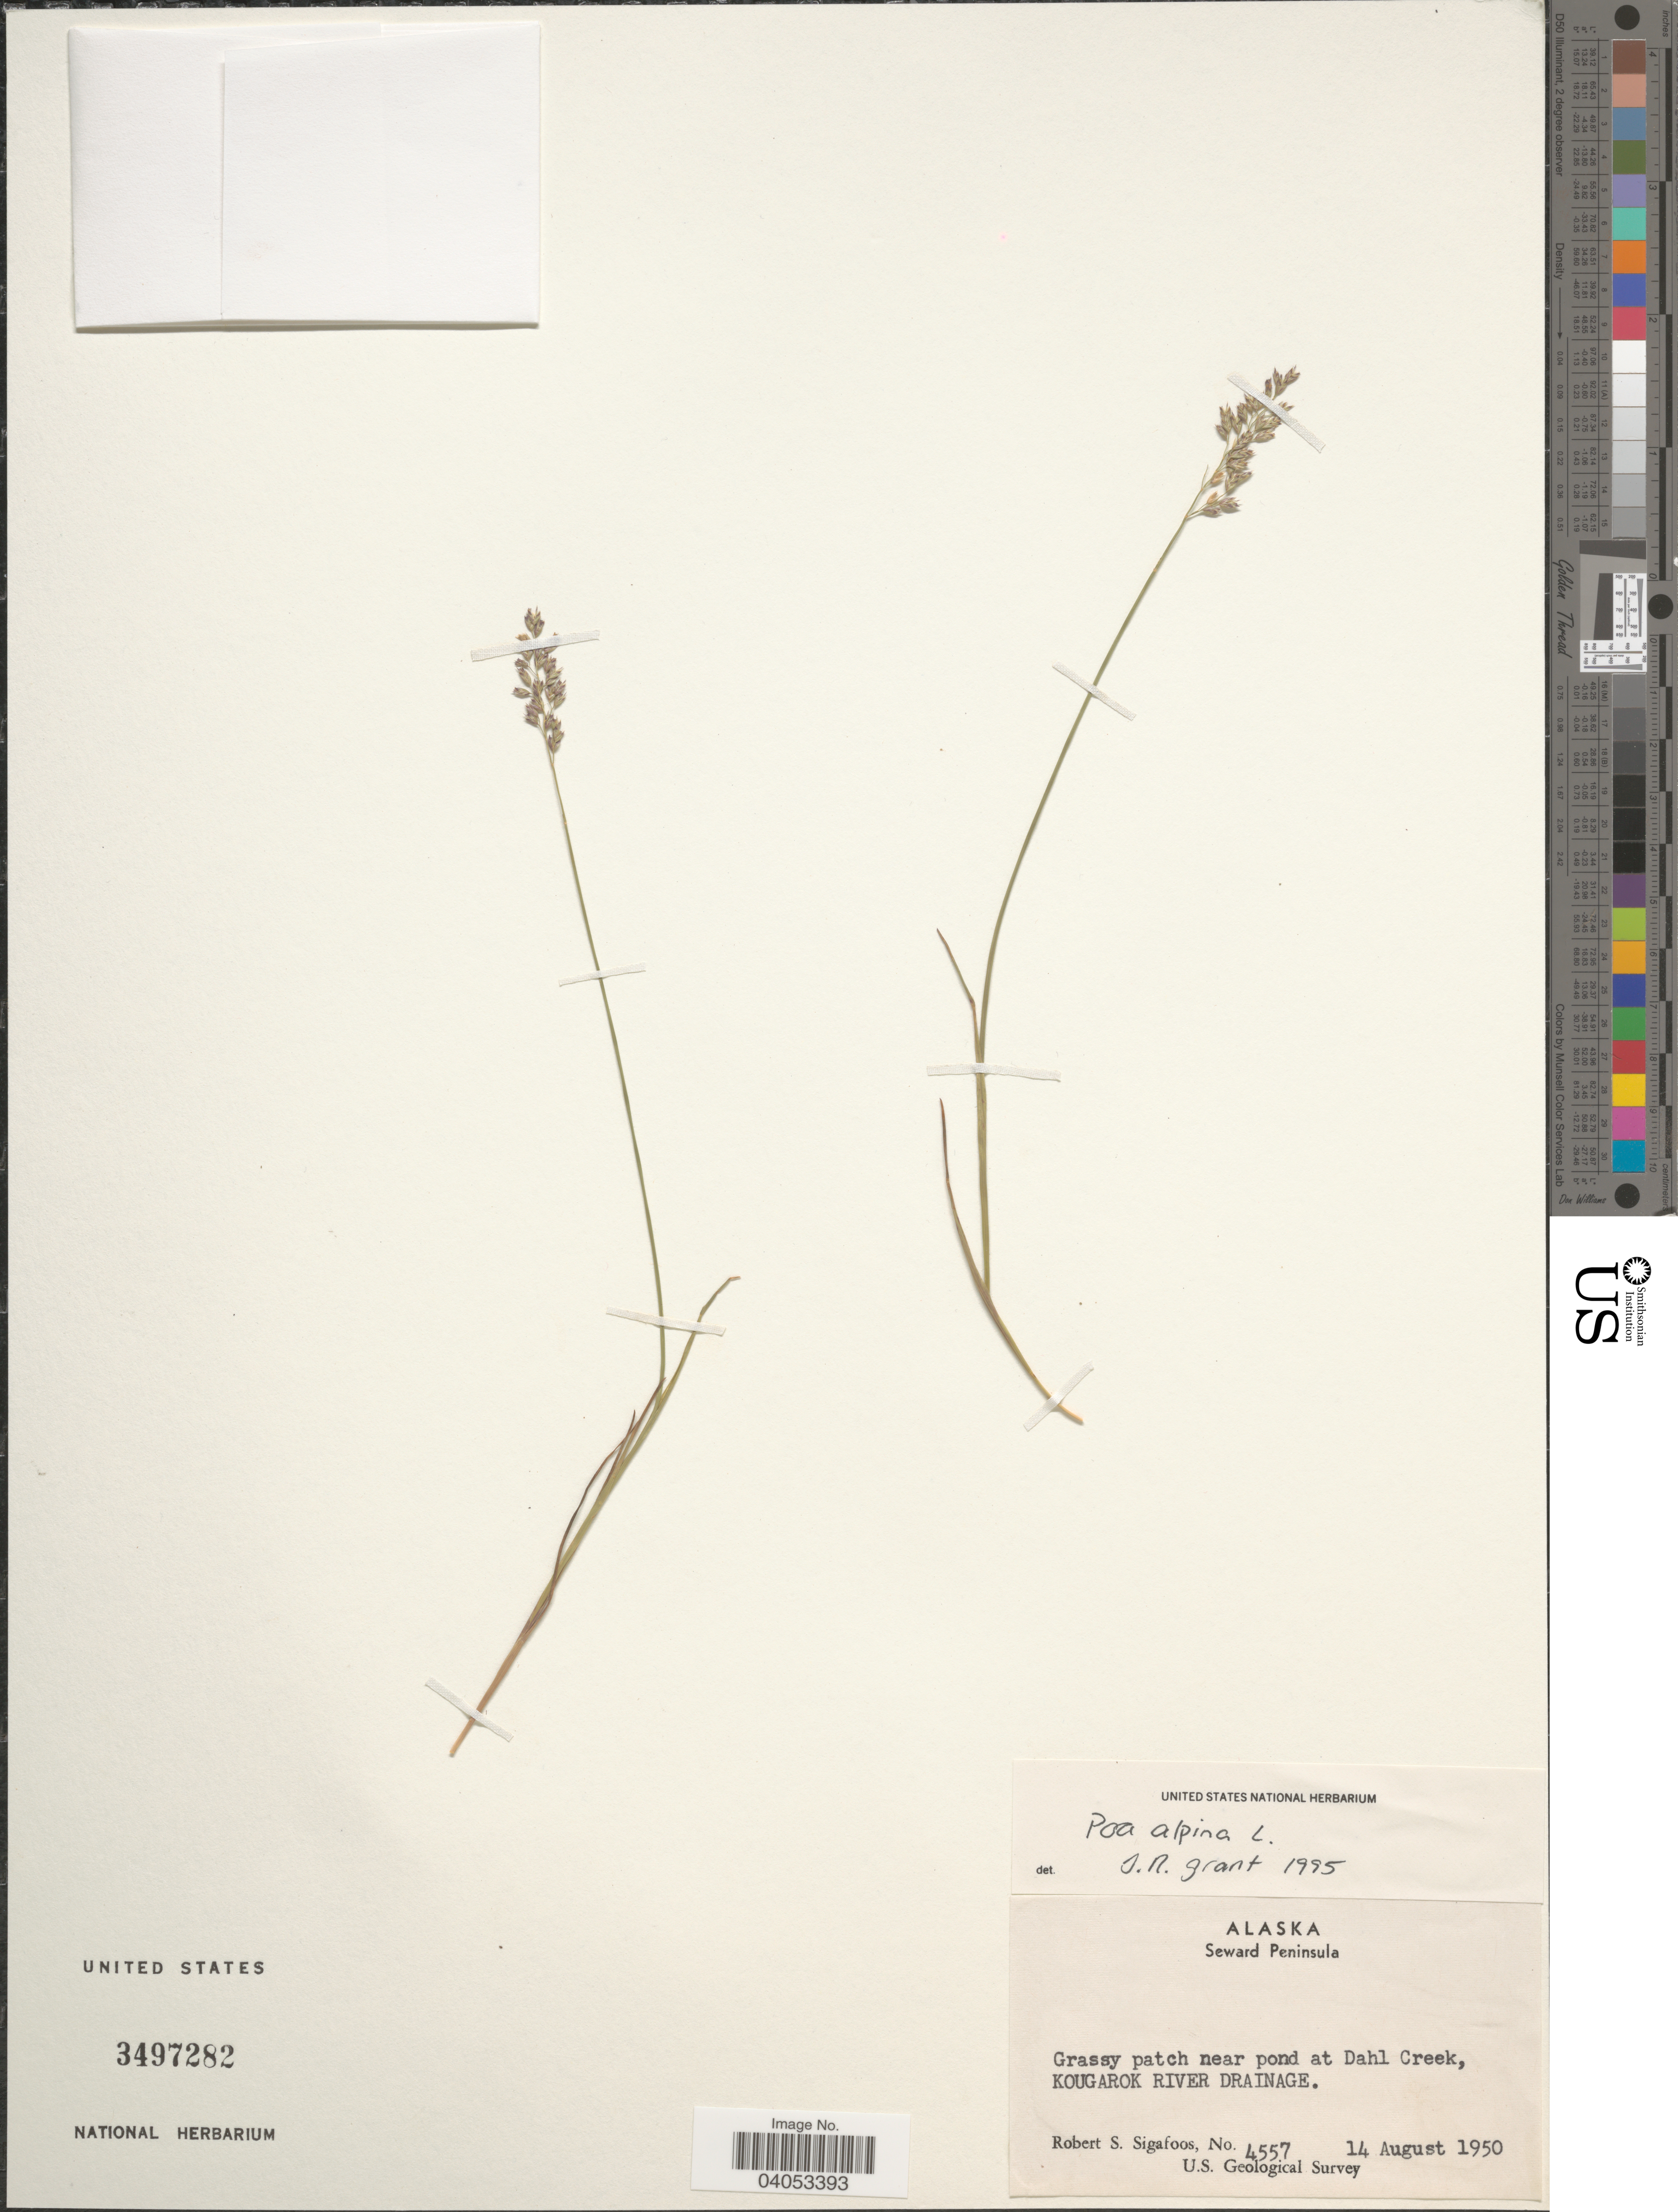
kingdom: Plantae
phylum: Tracheophyta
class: Liliopsida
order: Poales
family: Poaceae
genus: Poa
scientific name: Poa alpina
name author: L.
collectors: R. Sigafoos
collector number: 4557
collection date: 1950-08-14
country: United States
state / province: Alaska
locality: Seward Peninsula. Grassy patch near pond at Dahl Creek, Kougarok River Drainage.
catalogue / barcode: US 3497282